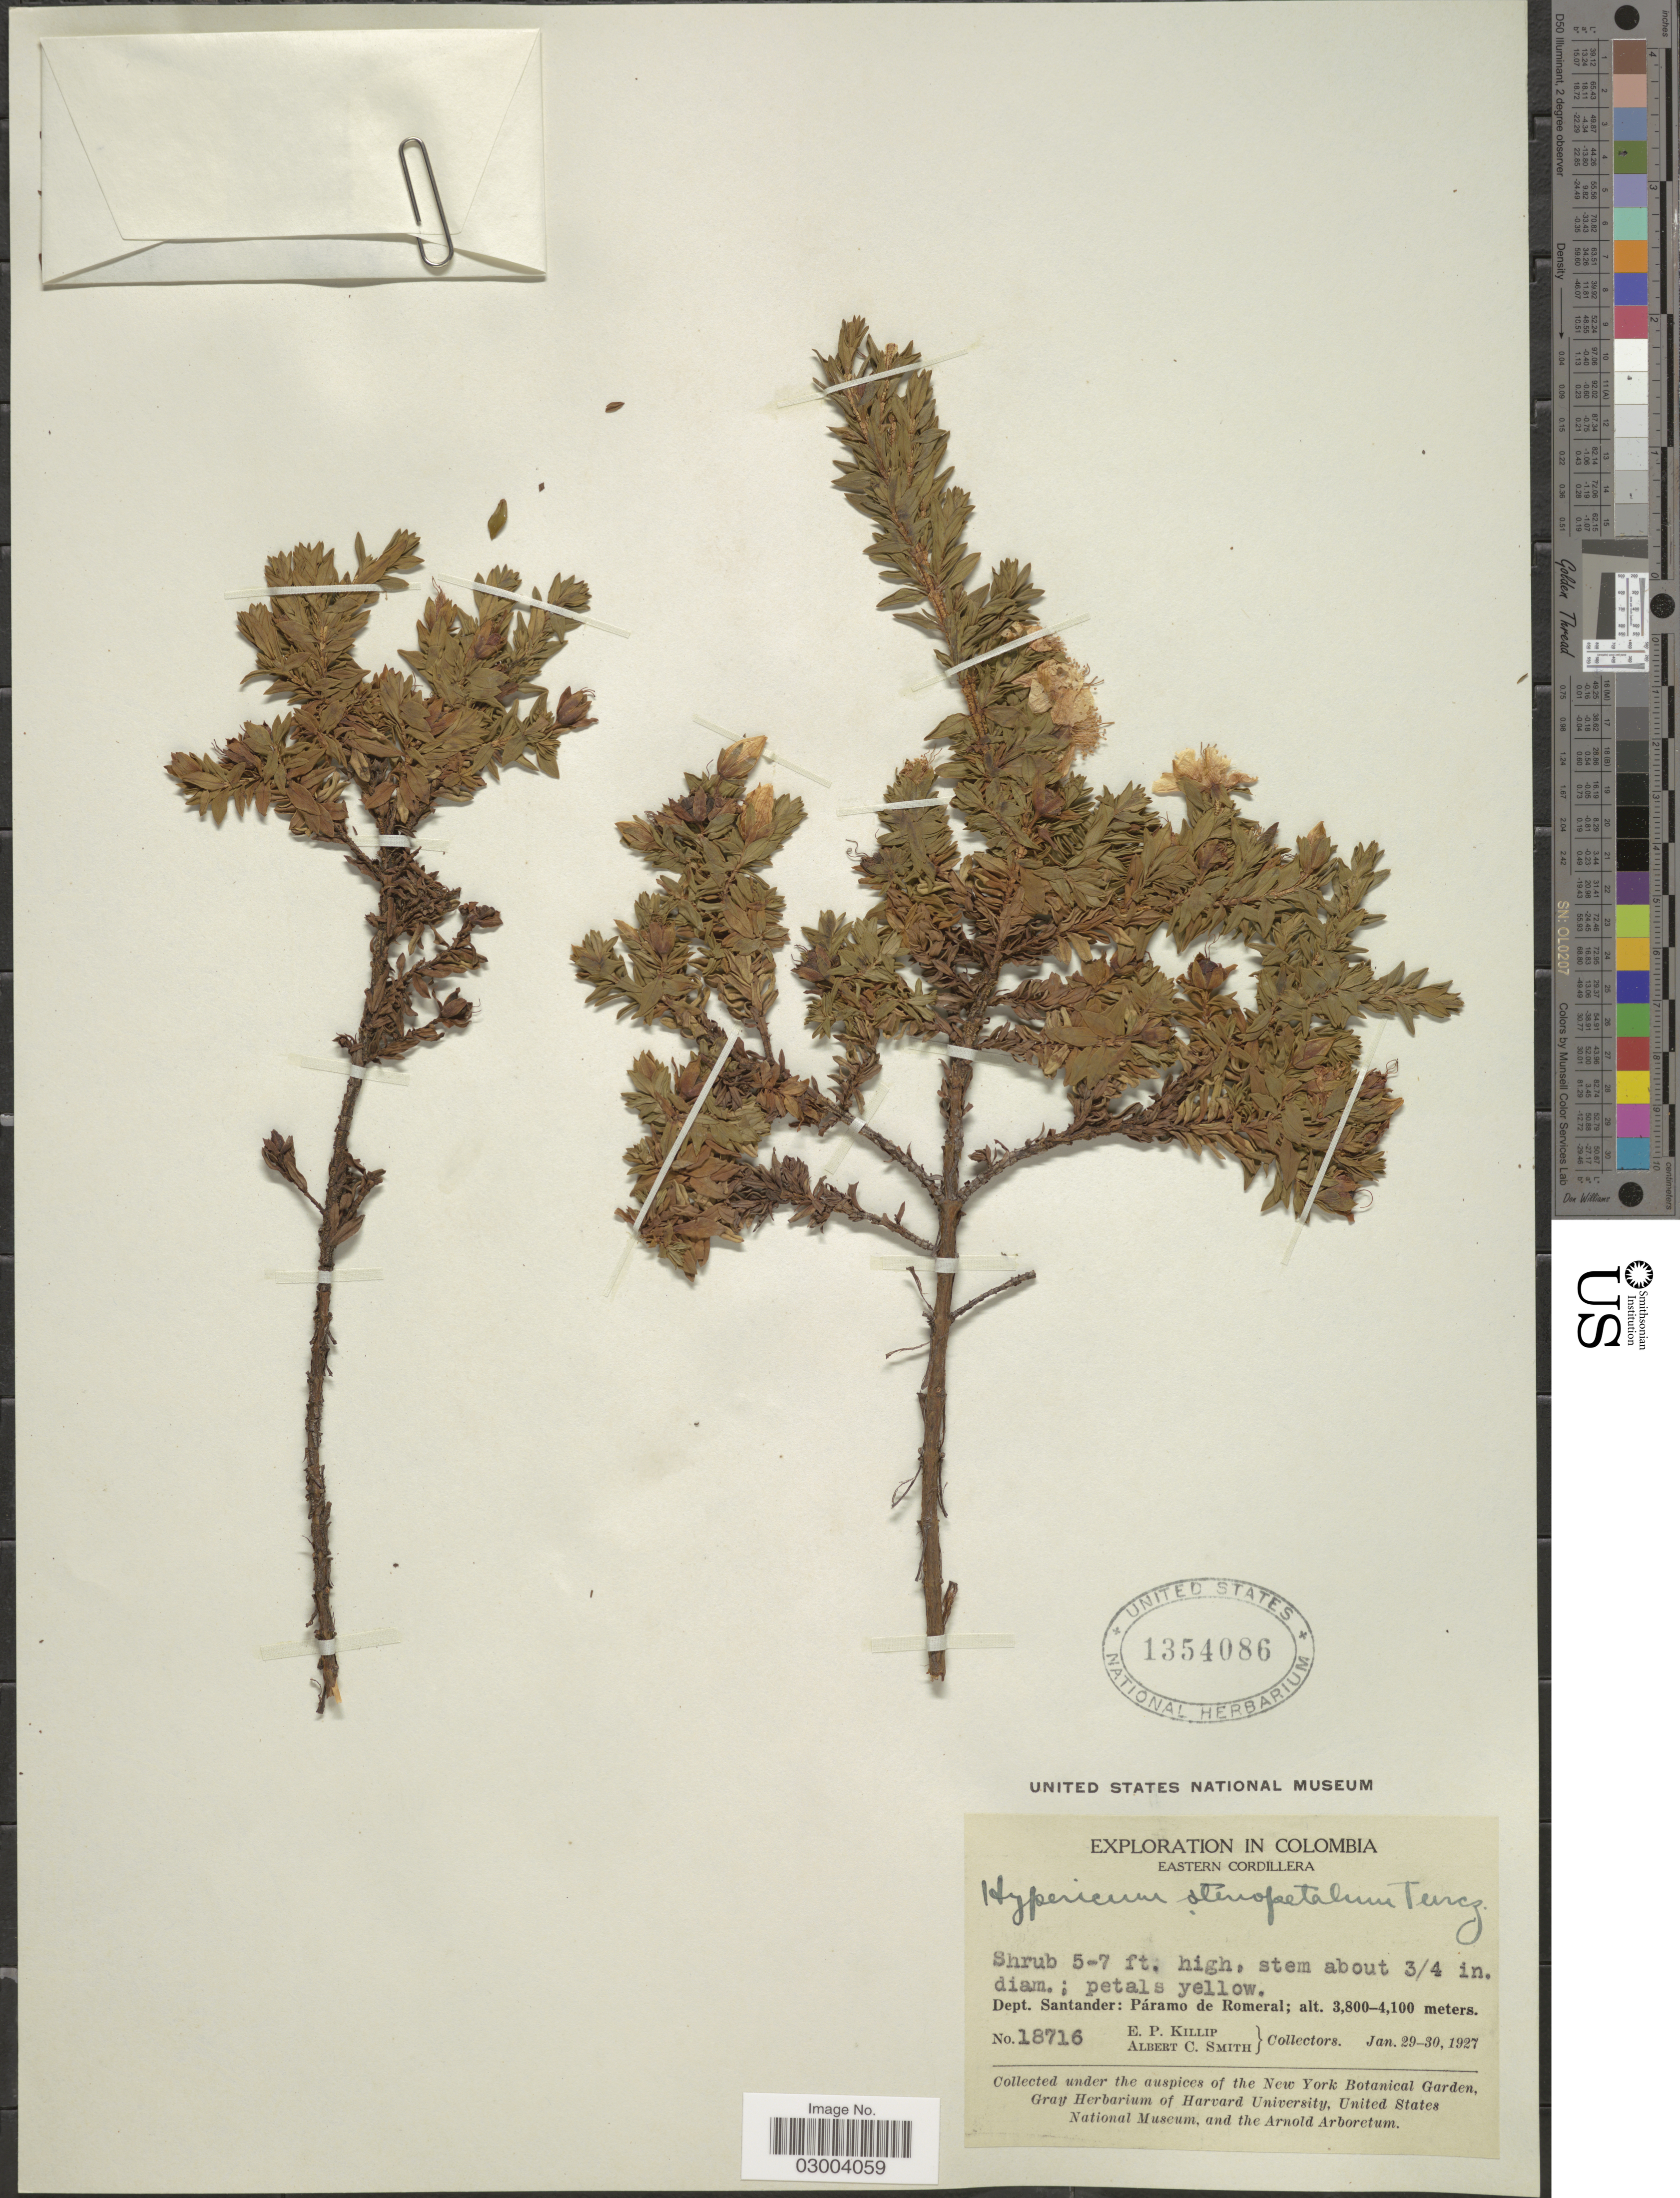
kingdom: Plantae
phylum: Tracheophyta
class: Magnoliopsida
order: Malpighiales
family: Hypericaceae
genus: Hypericum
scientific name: Hypericum phellos subsp. phellos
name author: Gleason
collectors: E. P. Killip & A. C. Smith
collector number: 18716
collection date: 1927-01-29/1927-01-30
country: Colombia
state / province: Santander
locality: Eastern Cordillera, Páramo de Romeral.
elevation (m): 3800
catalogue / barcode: US 1354086